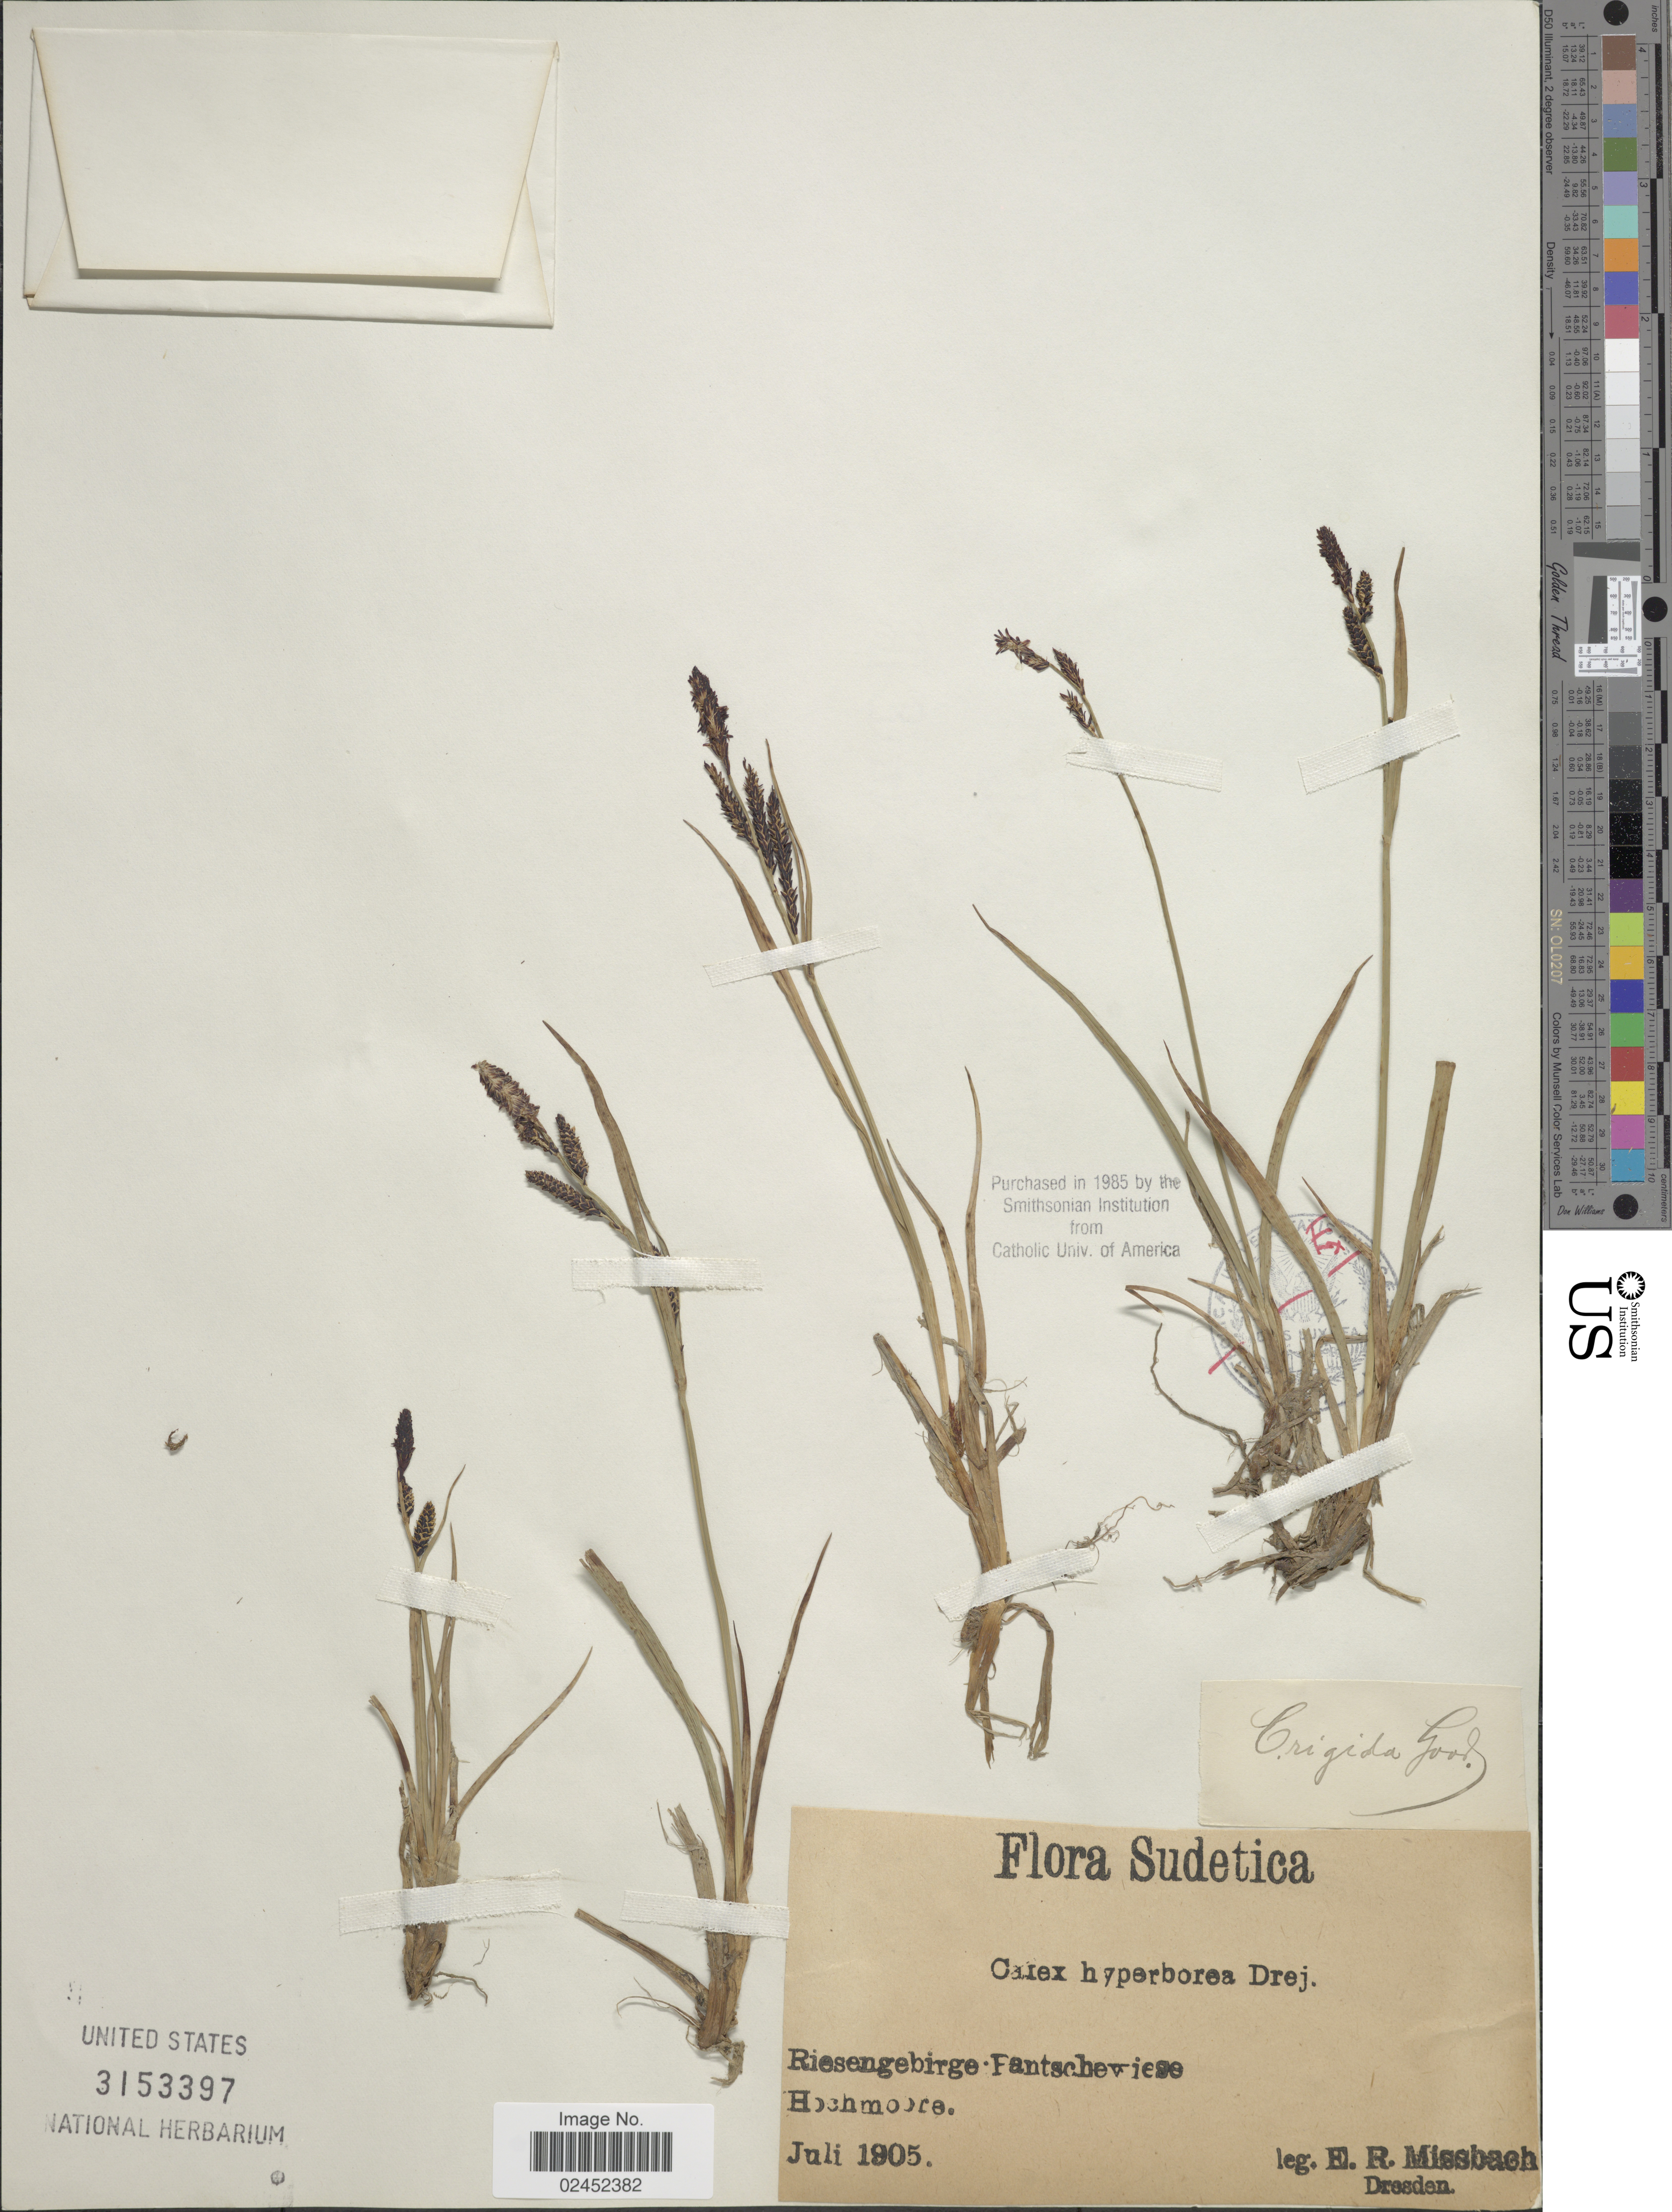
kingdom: Plantae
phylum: Tracheophyta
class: Liliopsida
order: Poales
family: Cyperaceae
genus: Carex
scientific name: Carex dacica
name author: Heuff.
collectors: E. Missbach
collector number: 147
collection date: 1905-07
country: Czechia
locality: Sudetica. Riesengebirge, Fantschewiese, Hochmoore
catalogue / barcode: US 3153397